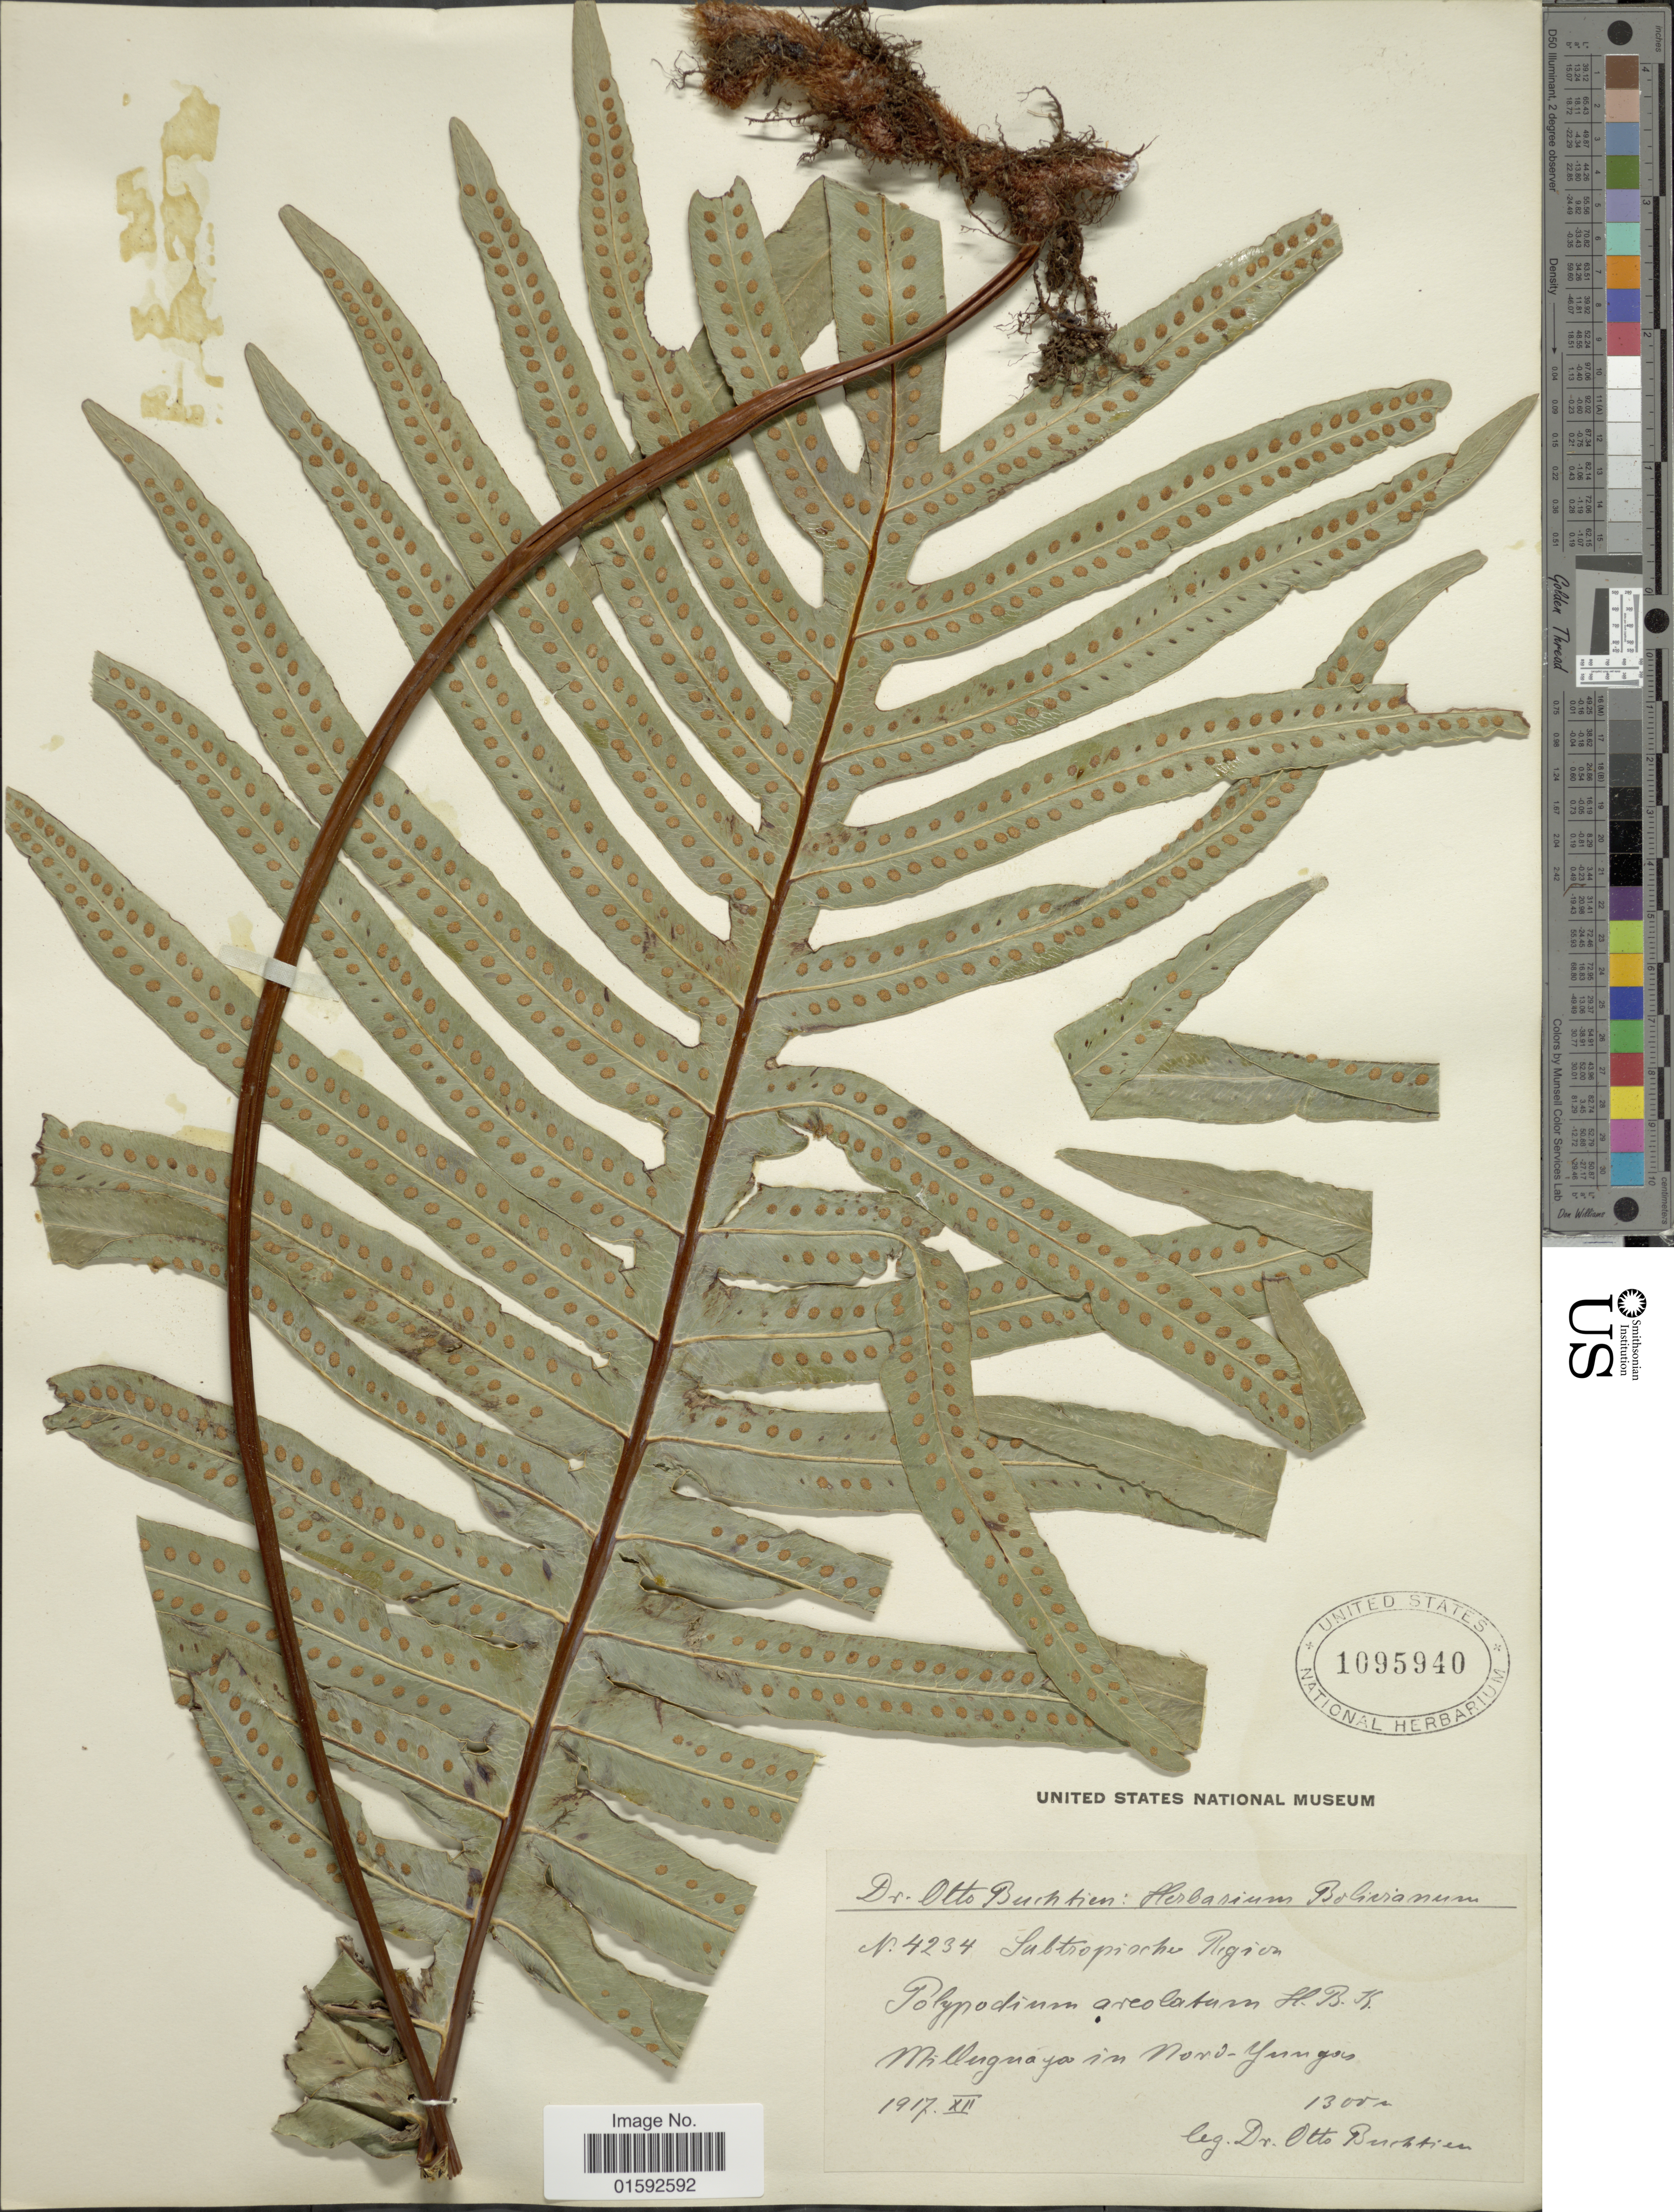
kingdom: Plantae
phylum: Tracheophyta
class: Polypodiopsida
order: Polypodiales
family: Polypodiaceae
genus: Phlebodium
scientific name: Phlebodium pseudoaureum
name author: (Cav.) Lellinger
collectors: O. Buchtien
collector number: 4234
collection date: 1917-12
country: Bolivia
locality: Millerguayain, Nord-Yungas.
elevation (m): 1300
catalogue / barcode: US 1095940